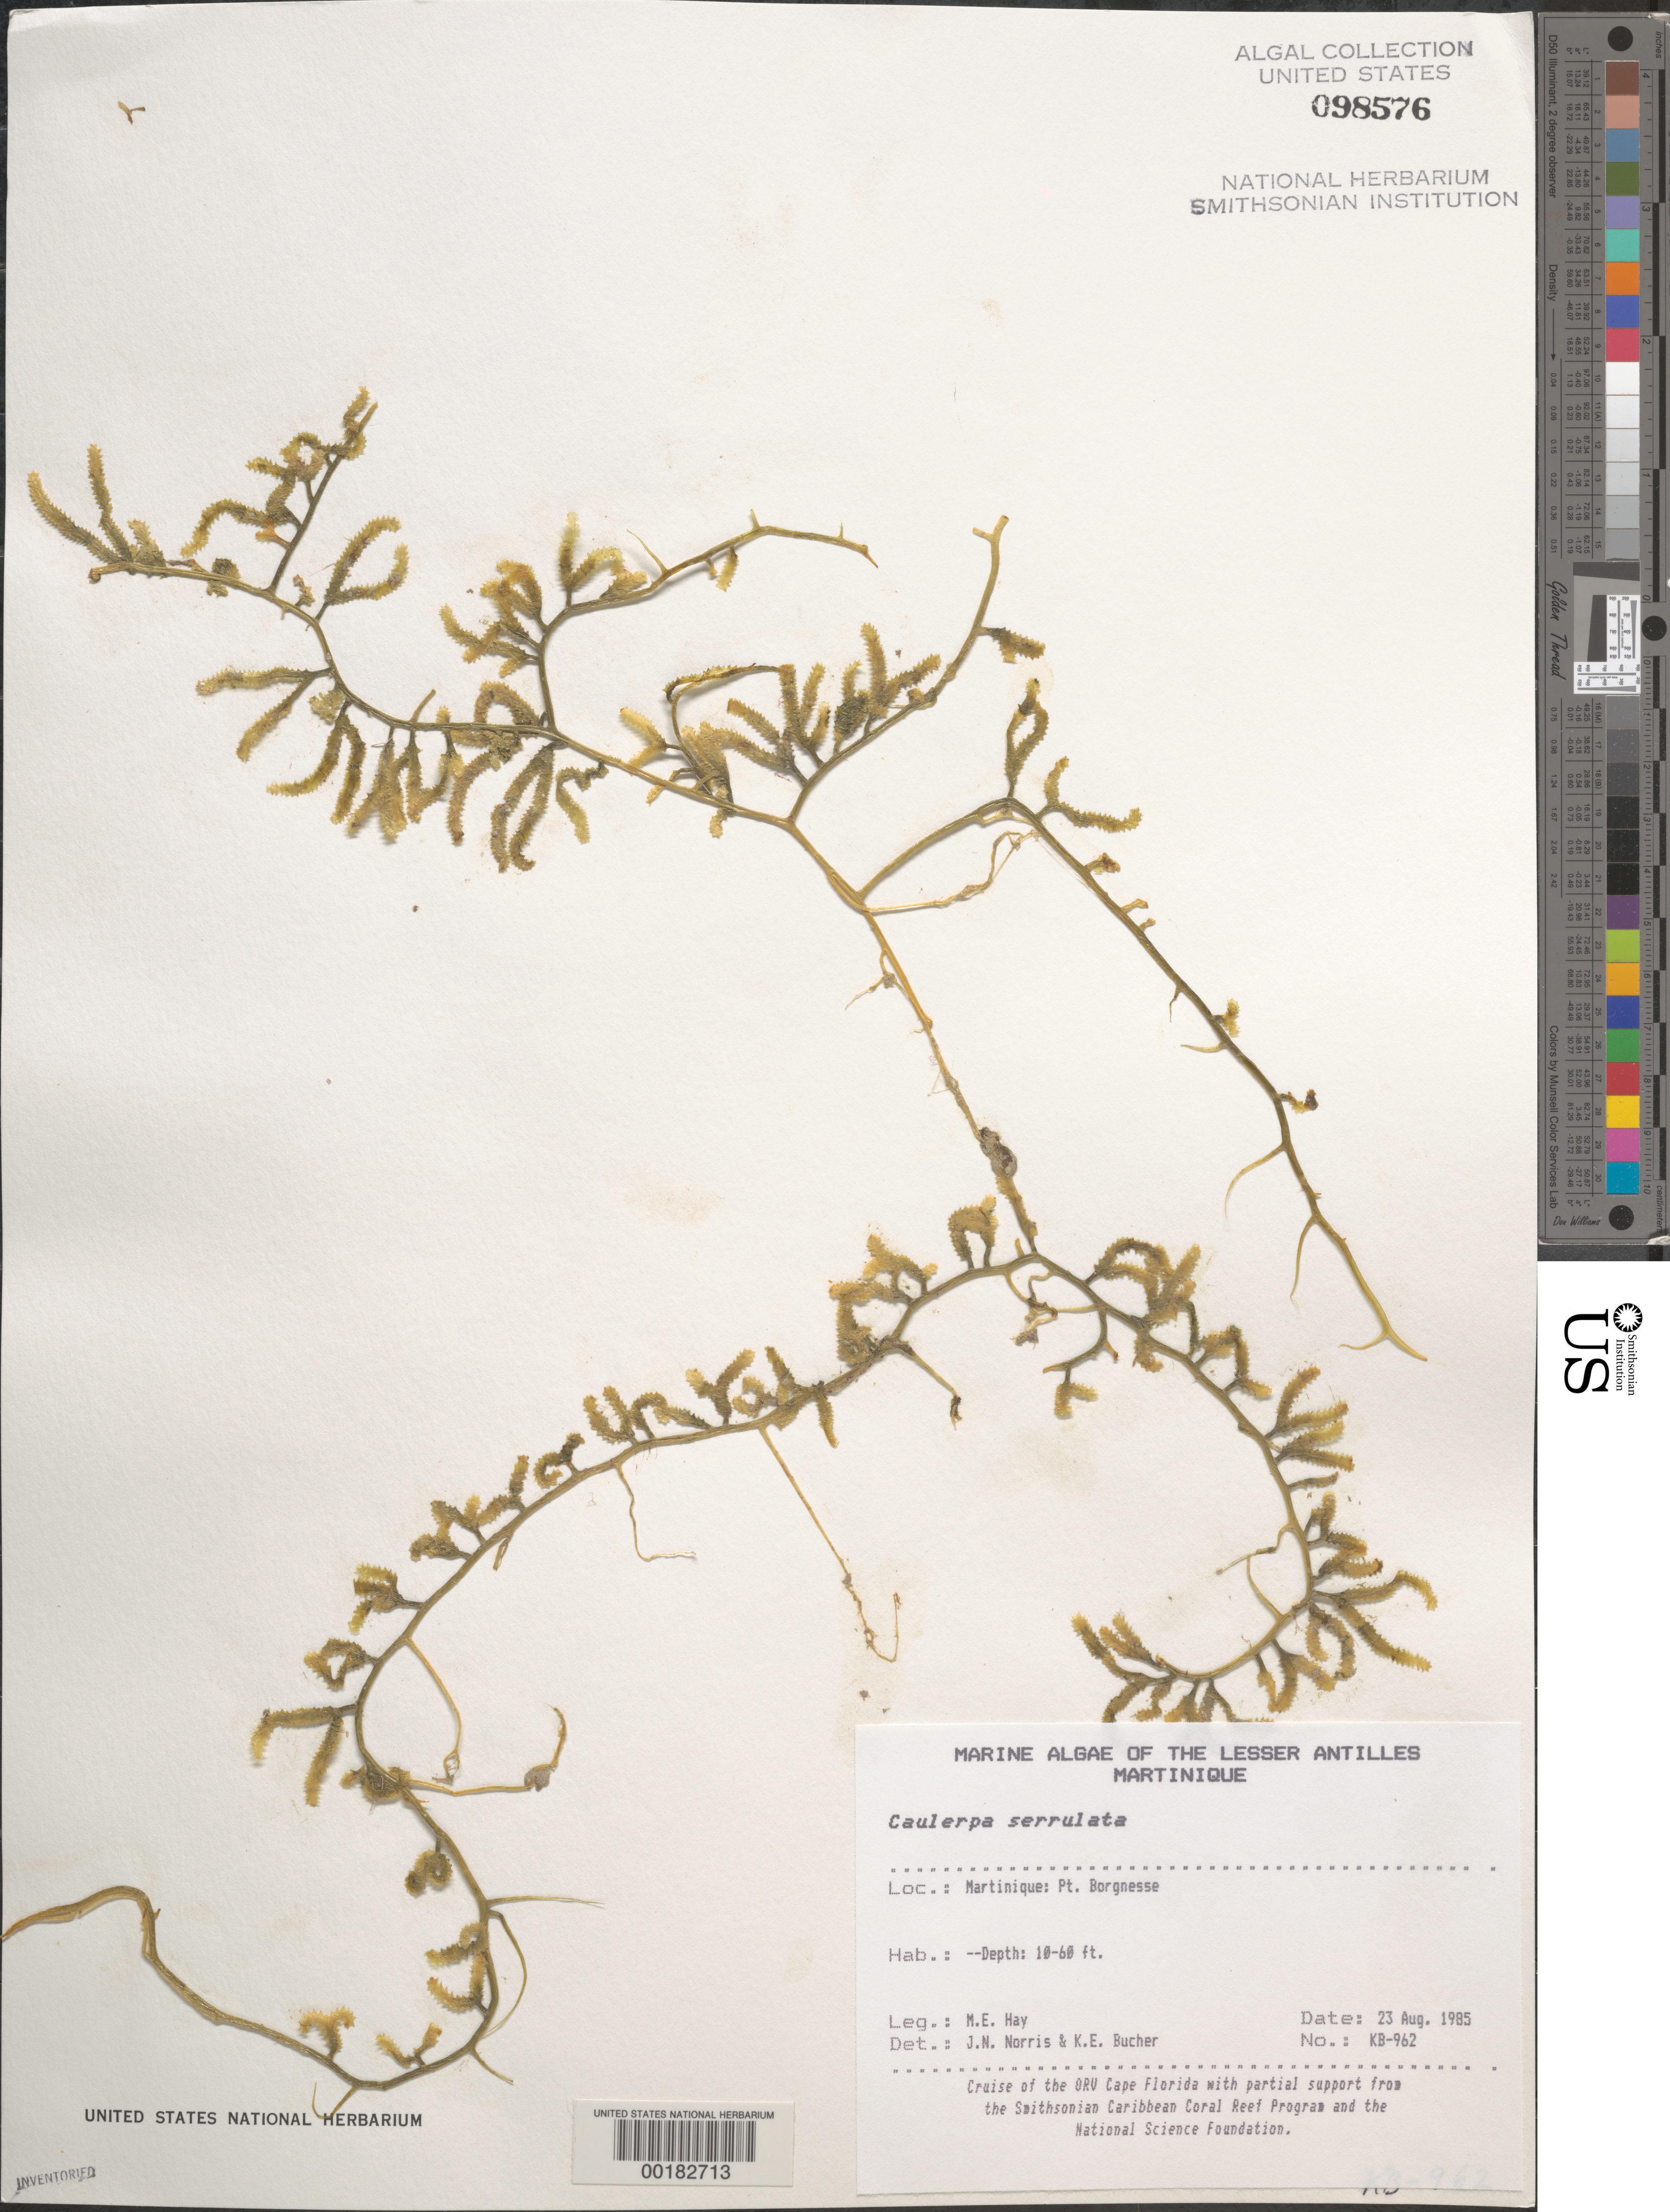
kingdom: Plantae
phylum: Chlorophyta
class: Ulvophyceae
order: Bryopsidales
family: Caulerpaceae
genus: Caulerpa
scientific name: Caulerpa serrulata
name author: (Forssk.) J. Agardh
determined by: Norris, J. N.; Bucher, K. E.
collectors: M. E. Hay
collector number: KB-962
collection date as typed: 23 Aug 1985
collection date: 1985-08-23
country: Martinique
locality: Pointe Borgnesse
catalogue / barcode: US 98576